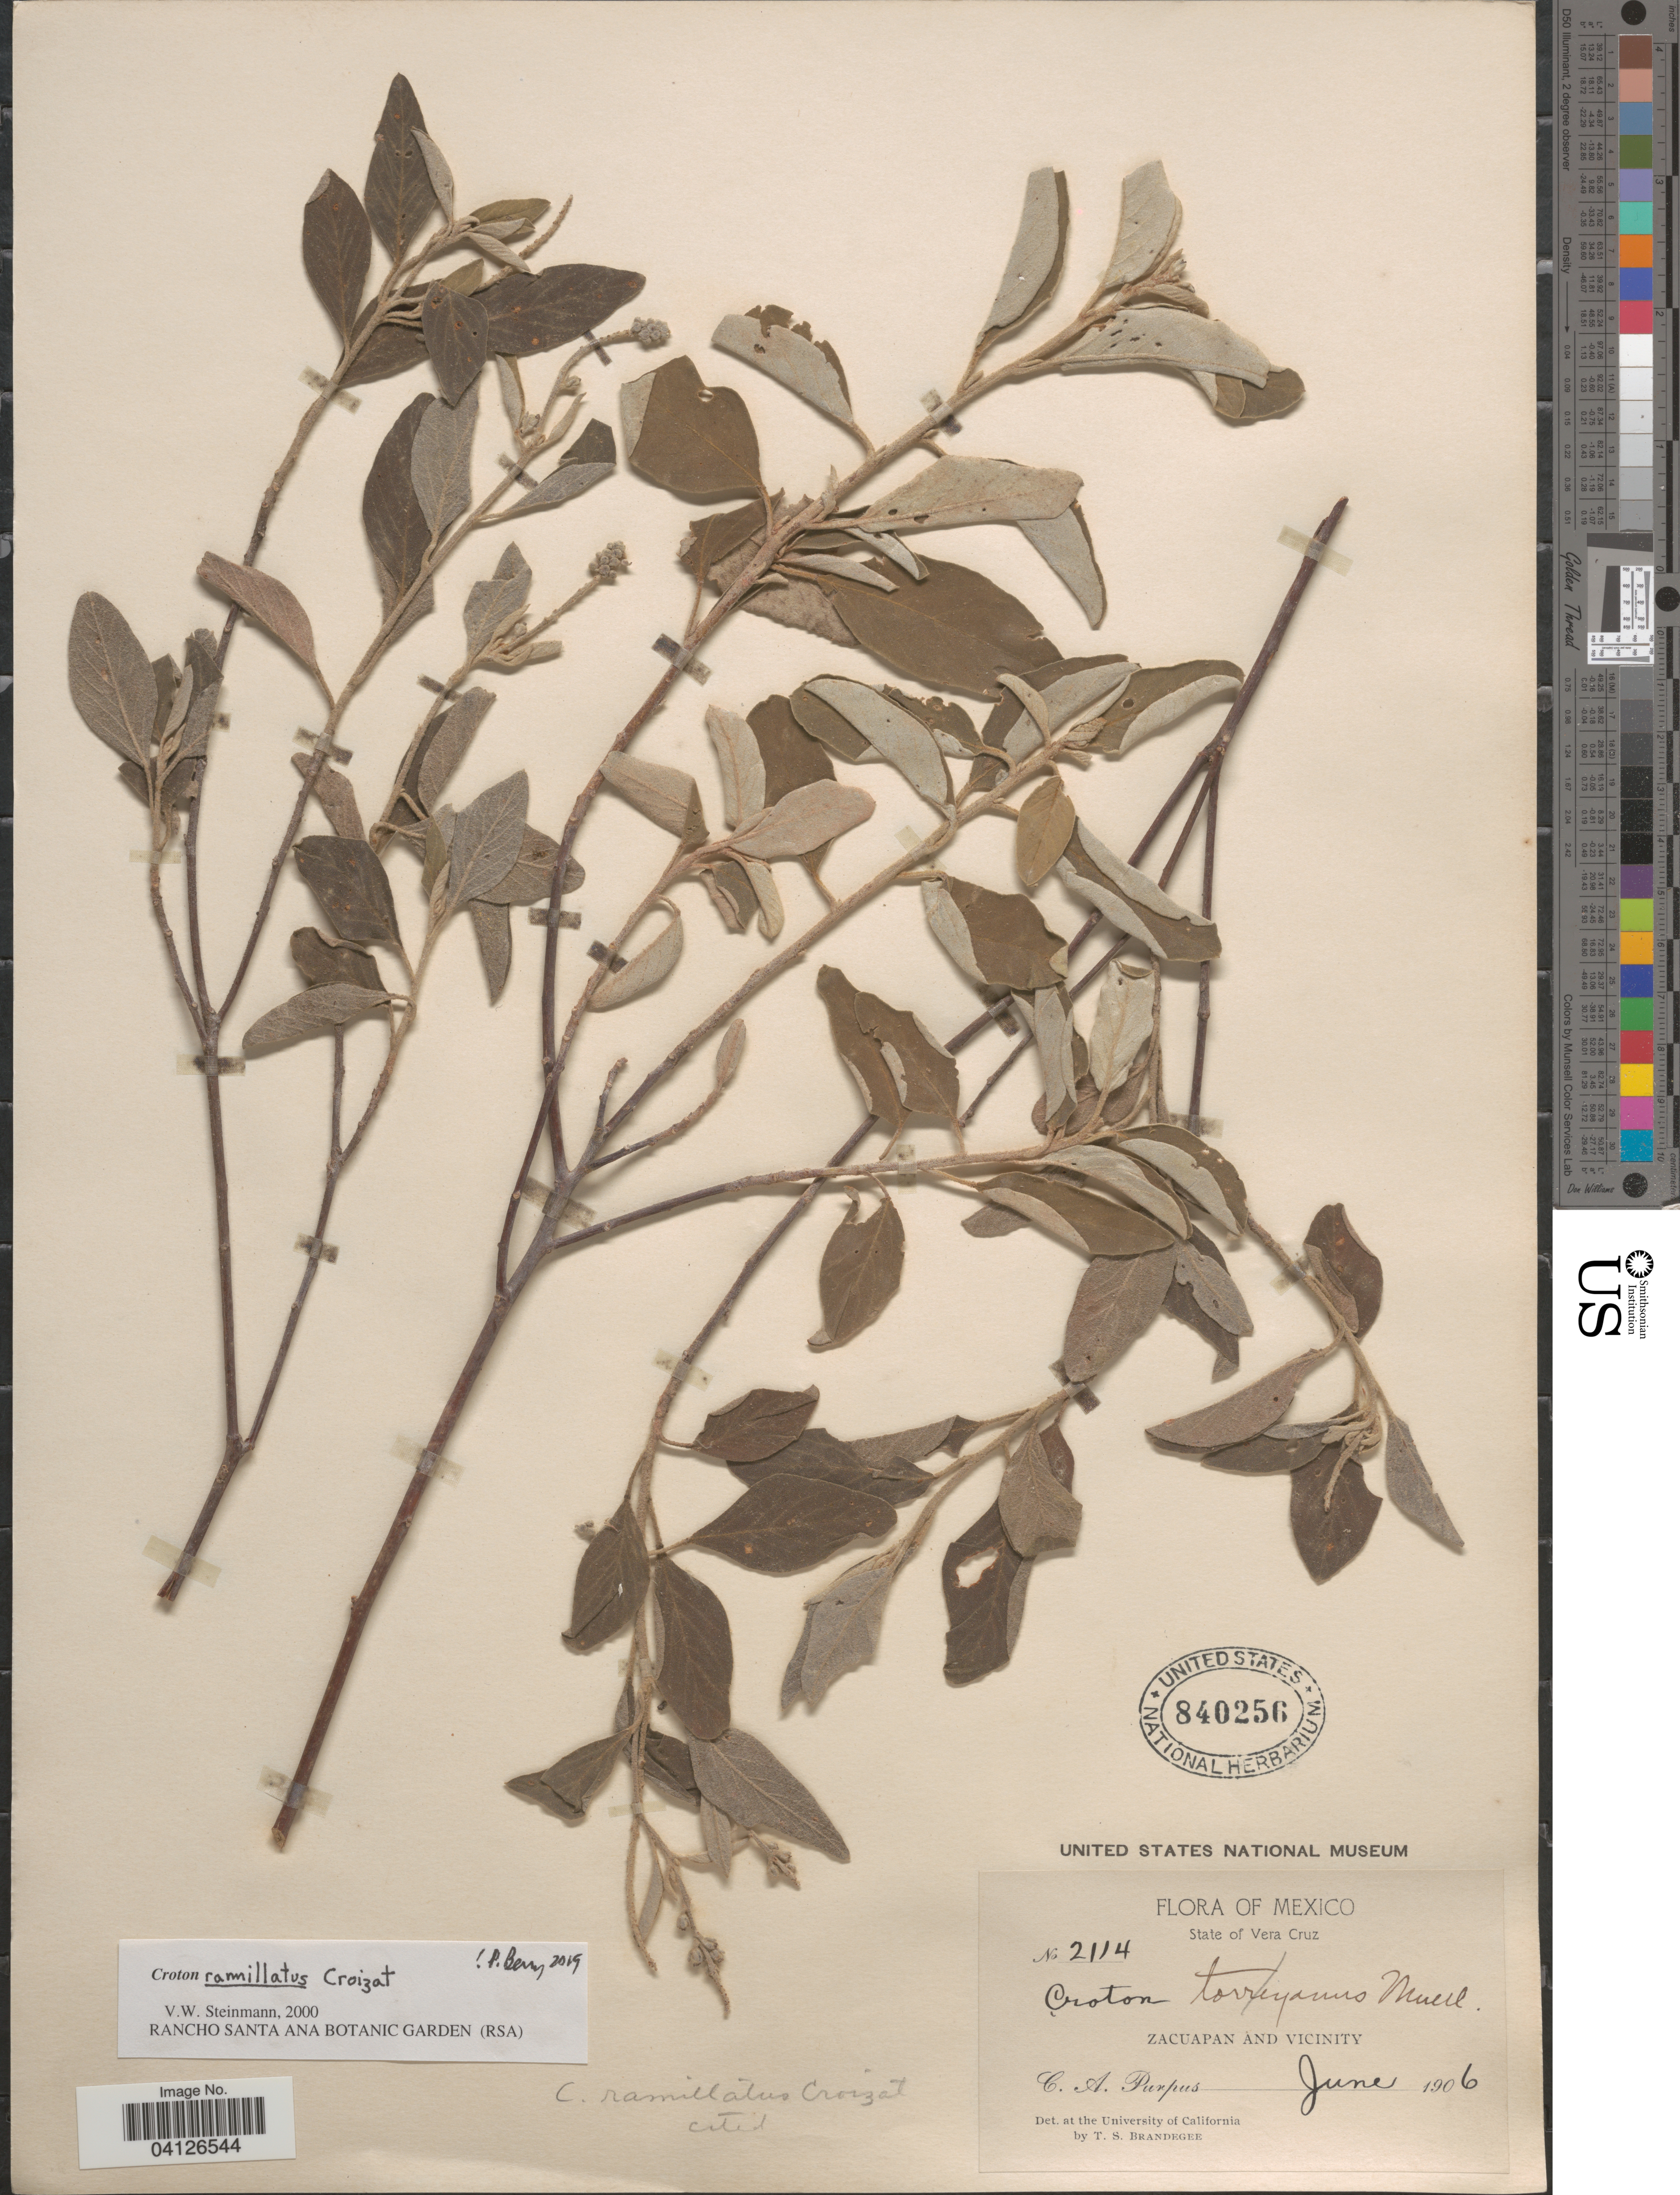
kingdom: Plantae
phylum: Tracheophyta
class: Magnoliopsida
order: Malpighiales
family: Euphorbiaceae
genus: Croton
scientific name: Croton ramillatus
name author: Croizat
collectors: C. A. Purpus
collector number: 2114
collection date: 1906-06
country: Mexico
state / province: Veracruz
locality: State of Vera Cruz. Zacuapan and Vicinity.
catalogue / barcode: US 840256